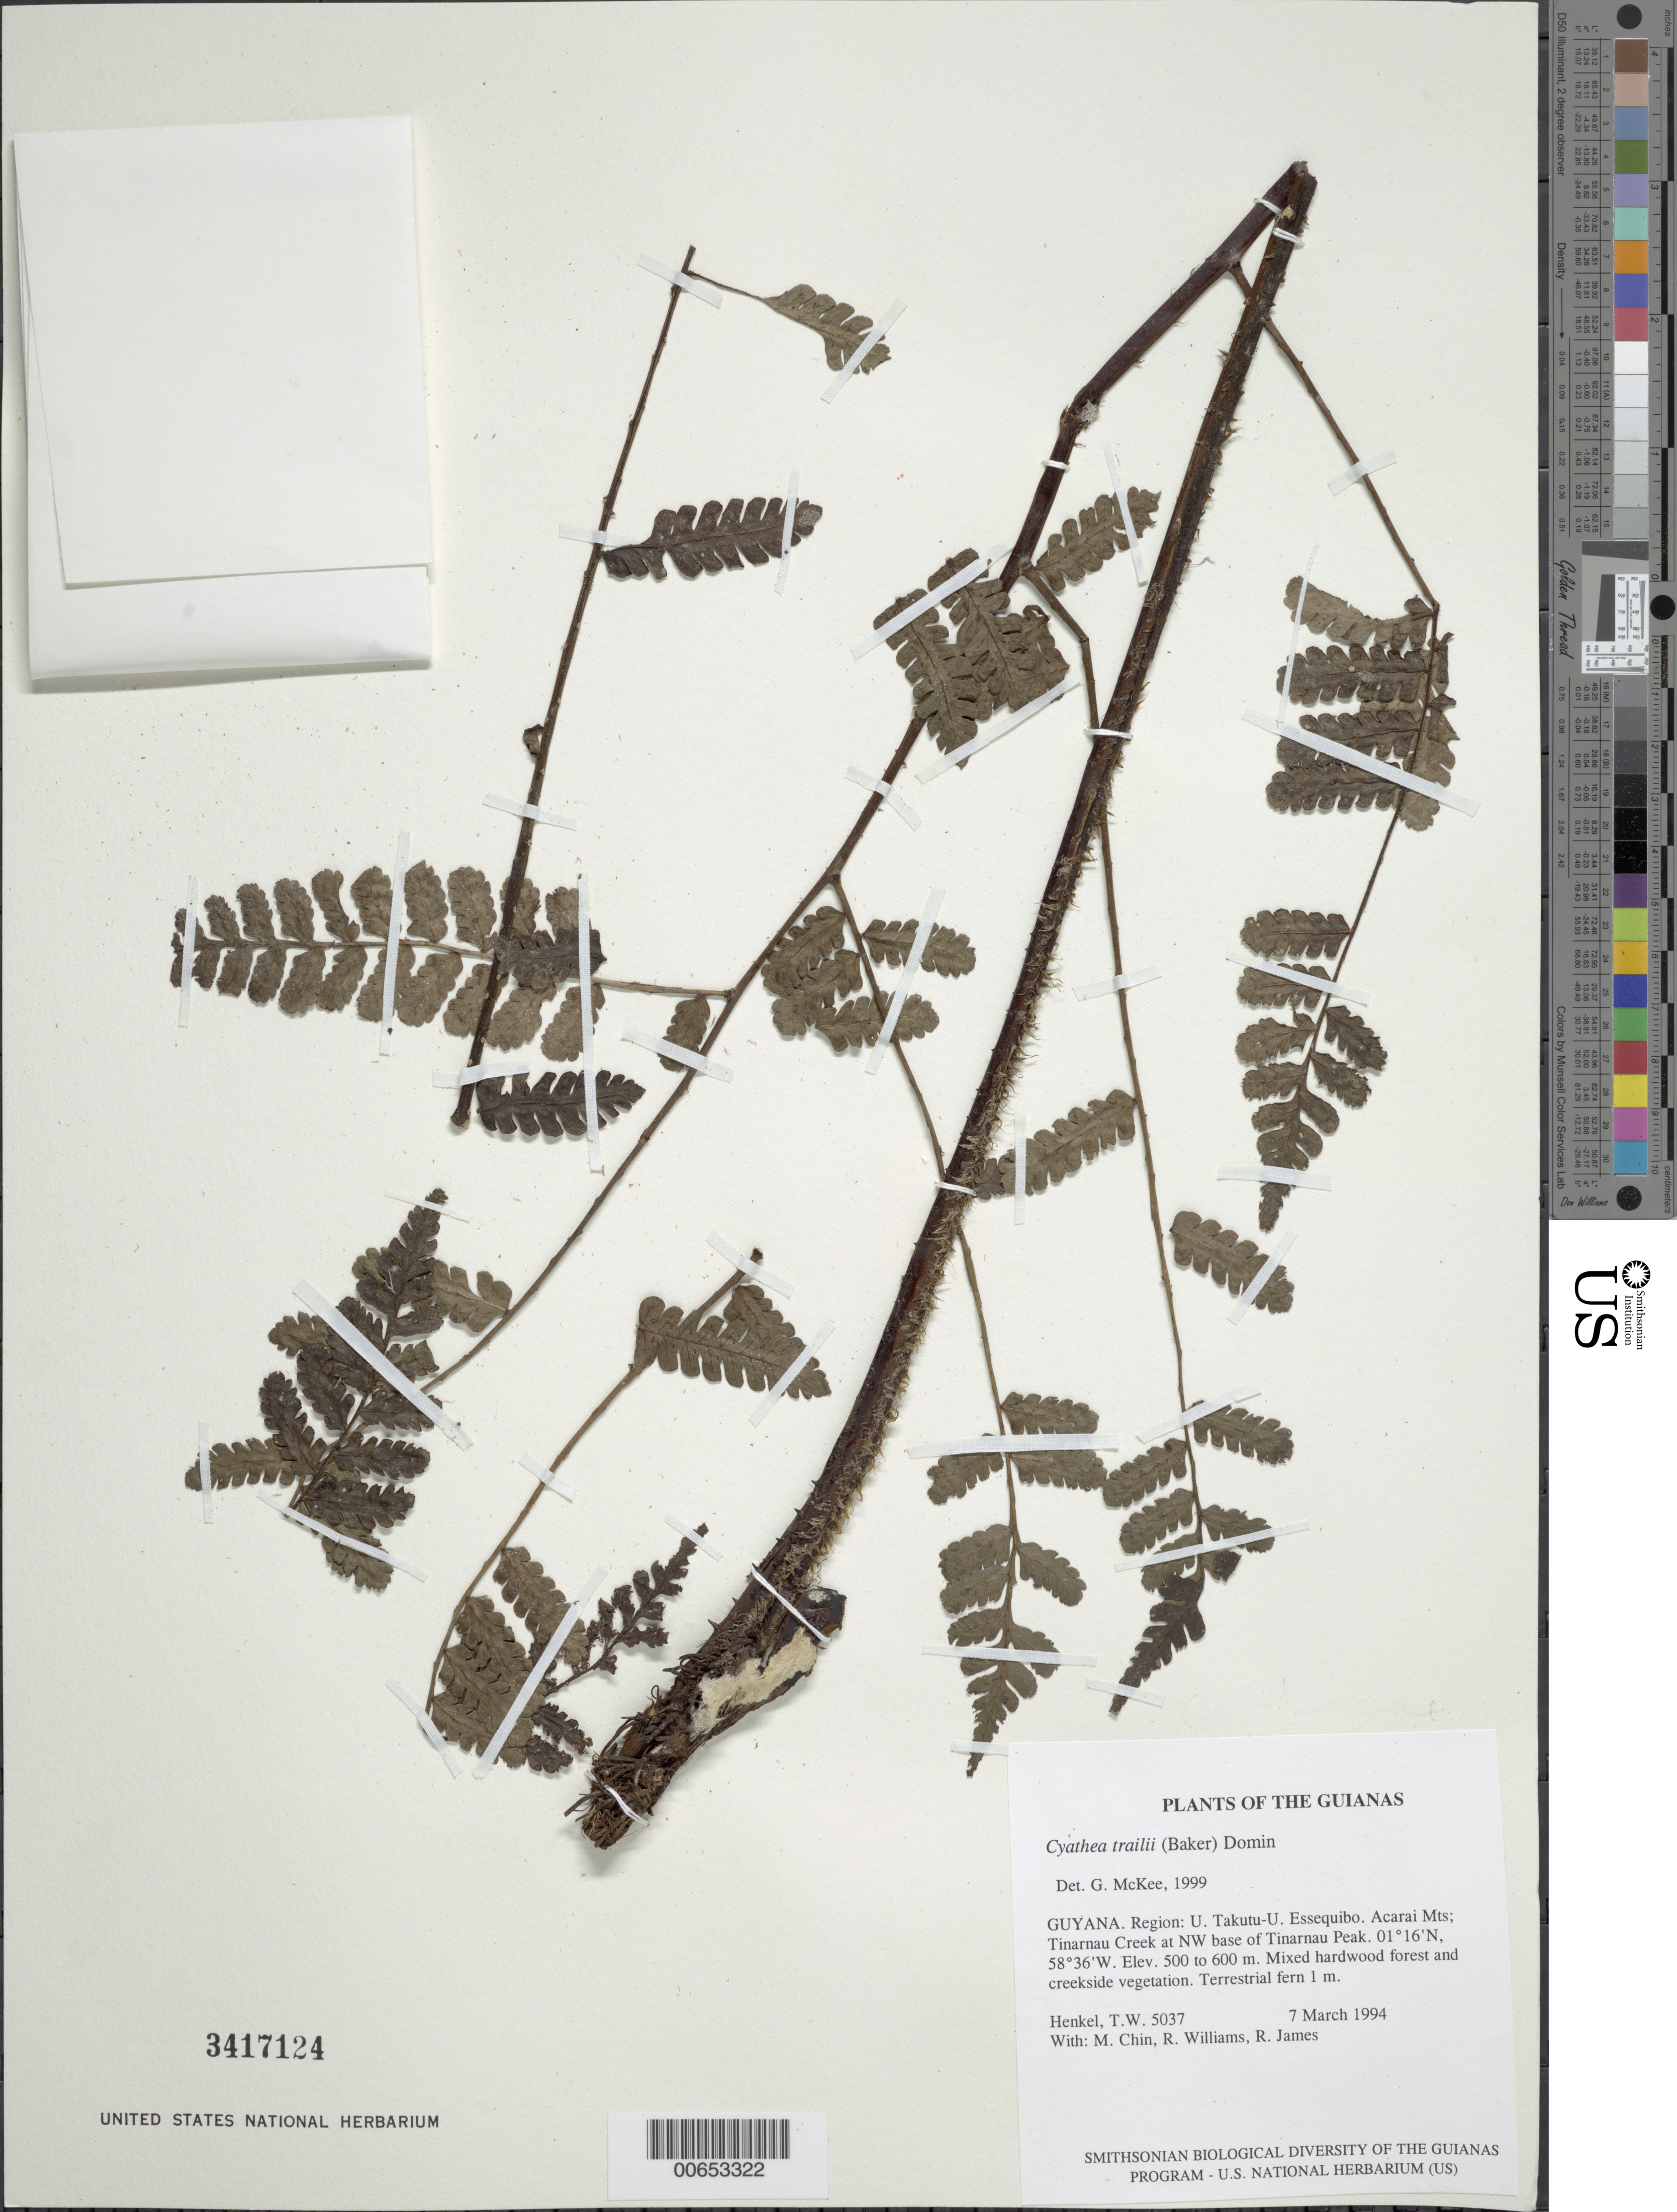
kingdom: Plantae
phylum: Tracheophyta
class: Polypodiopsida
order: Cyatheales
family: Cyatheaceae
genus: Cyathea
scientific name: Cyathea traillii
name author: (Baker) Domin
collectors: T. Henkel, M. Chin, R. Williams & R. James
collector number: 5037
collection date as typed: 7 March 1994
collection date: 1994-03-07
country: Guyana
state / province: U. Takutu-U. Essequibo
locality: Acarai Mts; Tinarnau Creek at NW base of Tinarnau Peak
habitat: Mixed hardwood forest and creekside vegetation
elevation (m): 500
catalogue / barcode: US 3417124